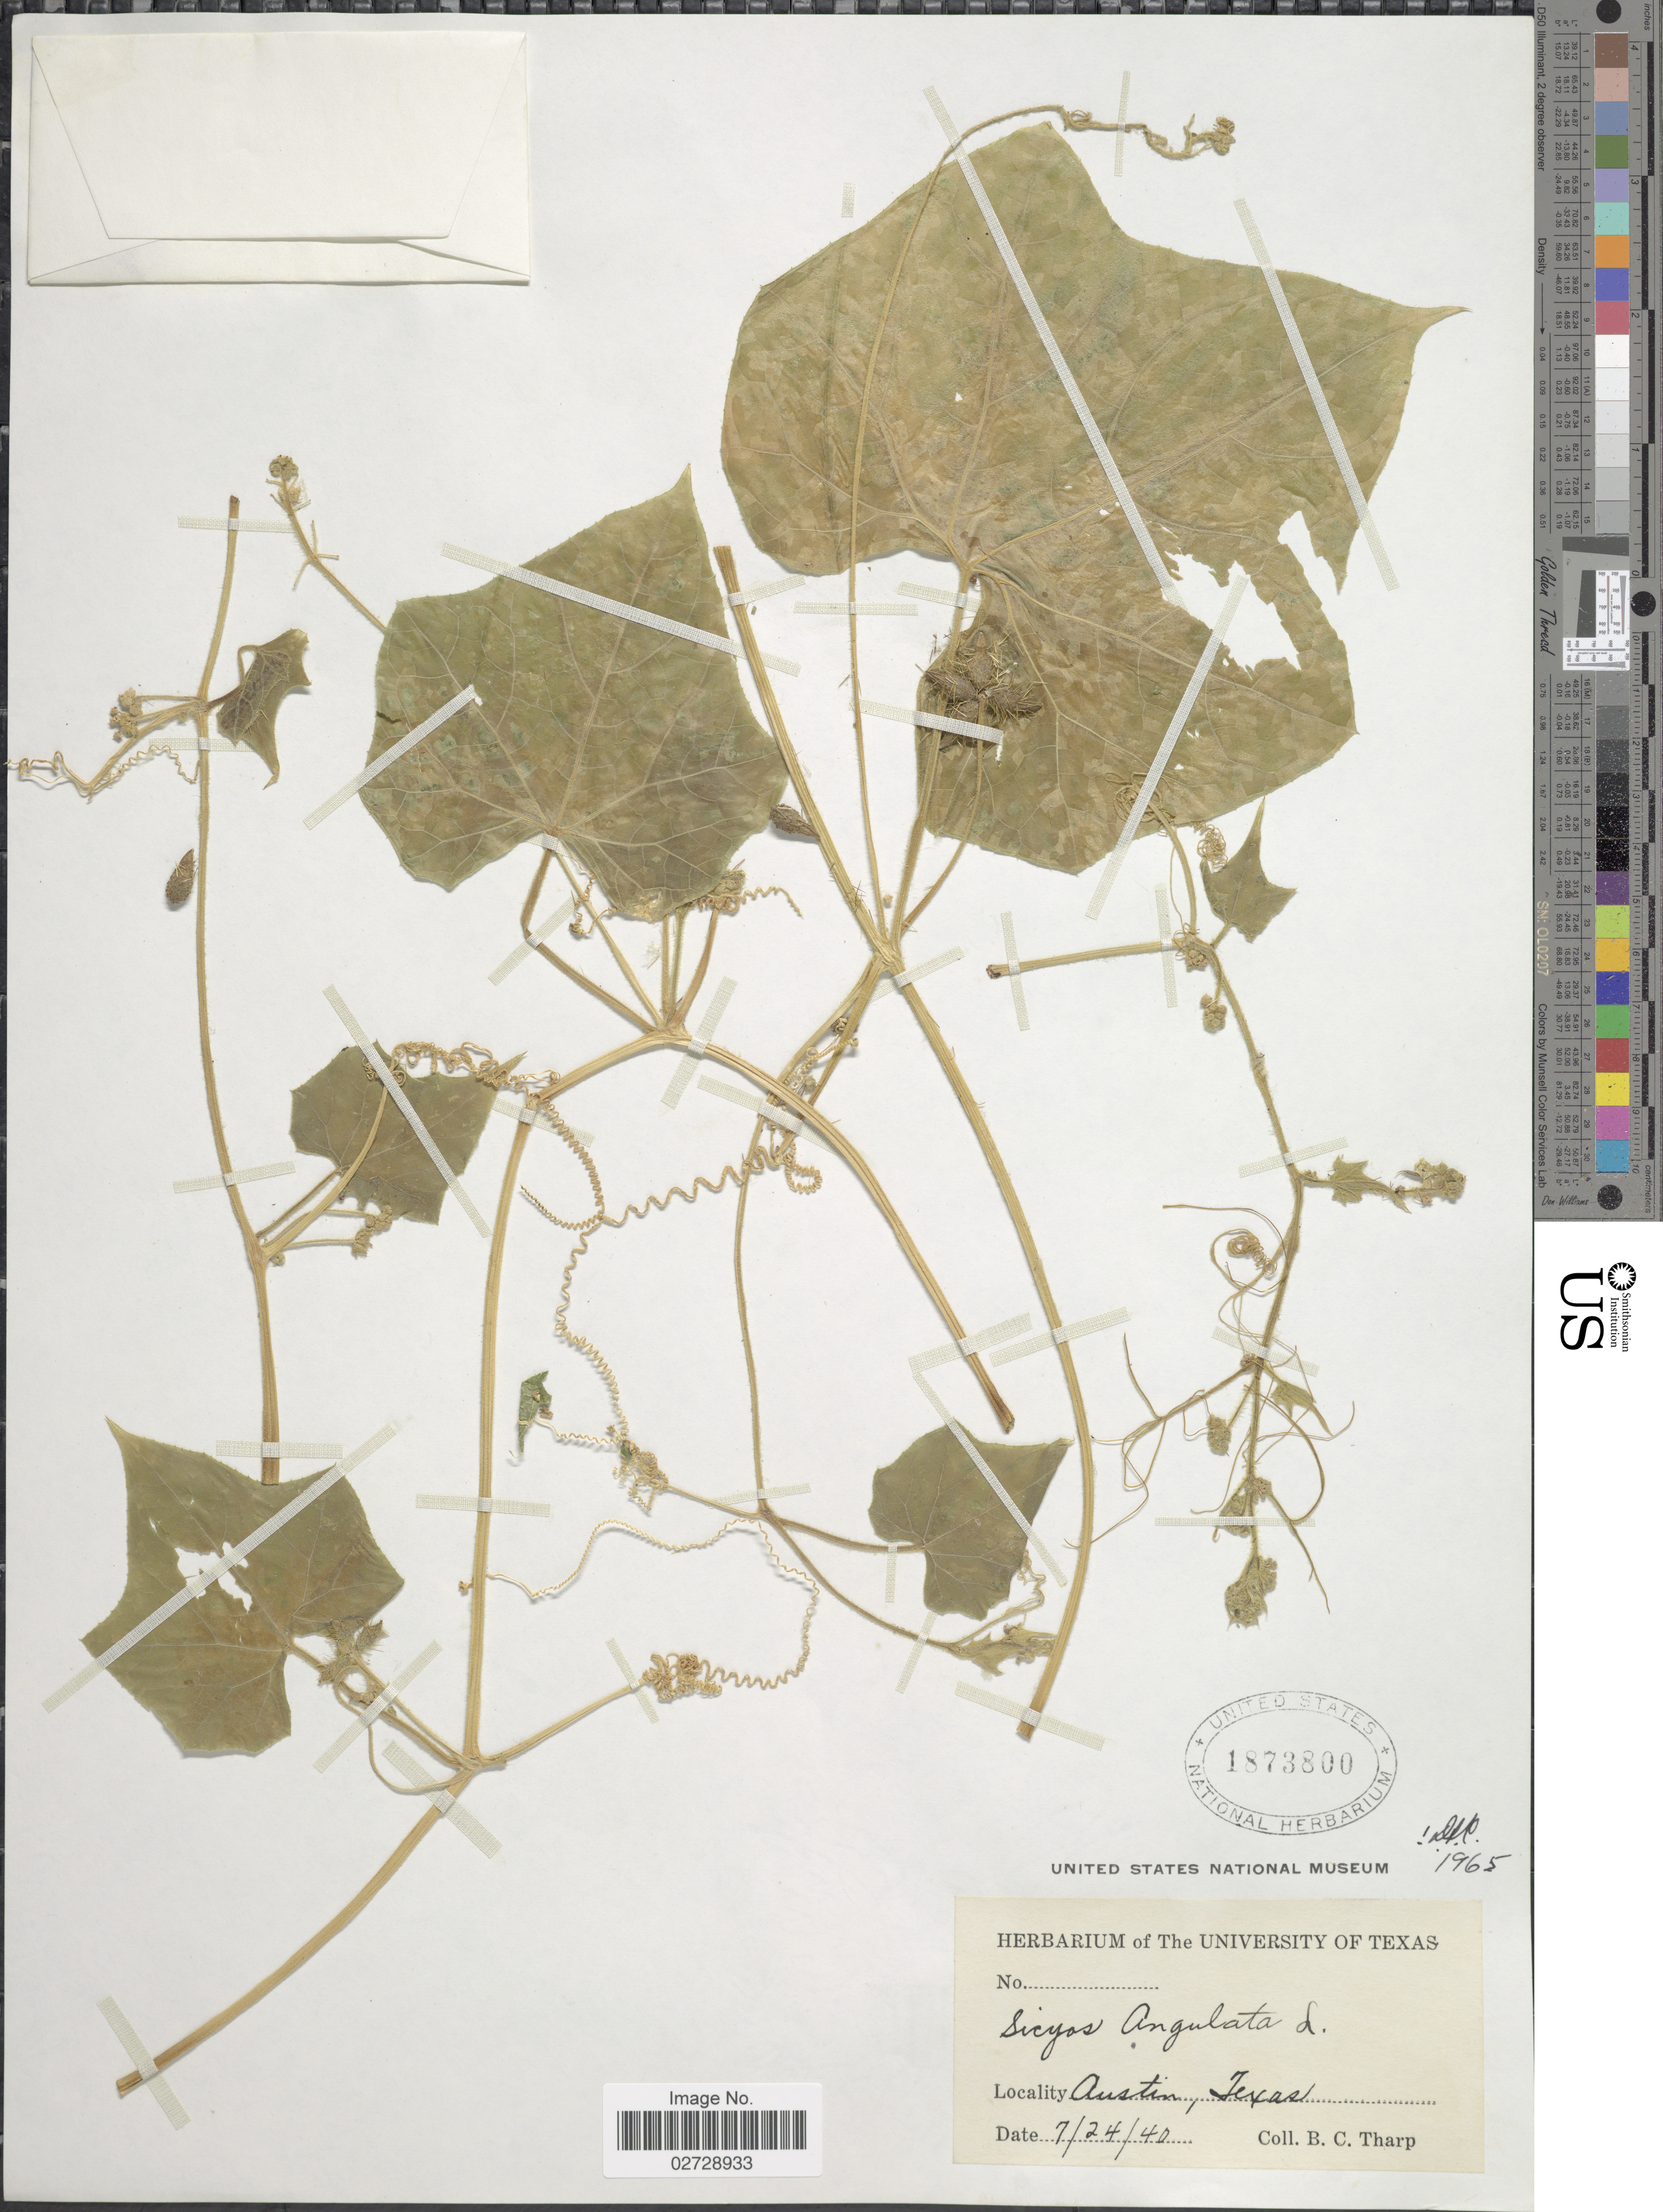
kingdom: Plantae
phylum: Tracheophyta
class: Magnoliopsida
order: Cucurbitales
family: Cucurbitaceae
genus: Sicyos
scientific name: Sicyos angulatus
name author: L.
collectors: B. C. Tharp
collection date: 1940-07-24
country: United States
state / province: Texas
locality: Austin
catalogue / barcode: US 1873800